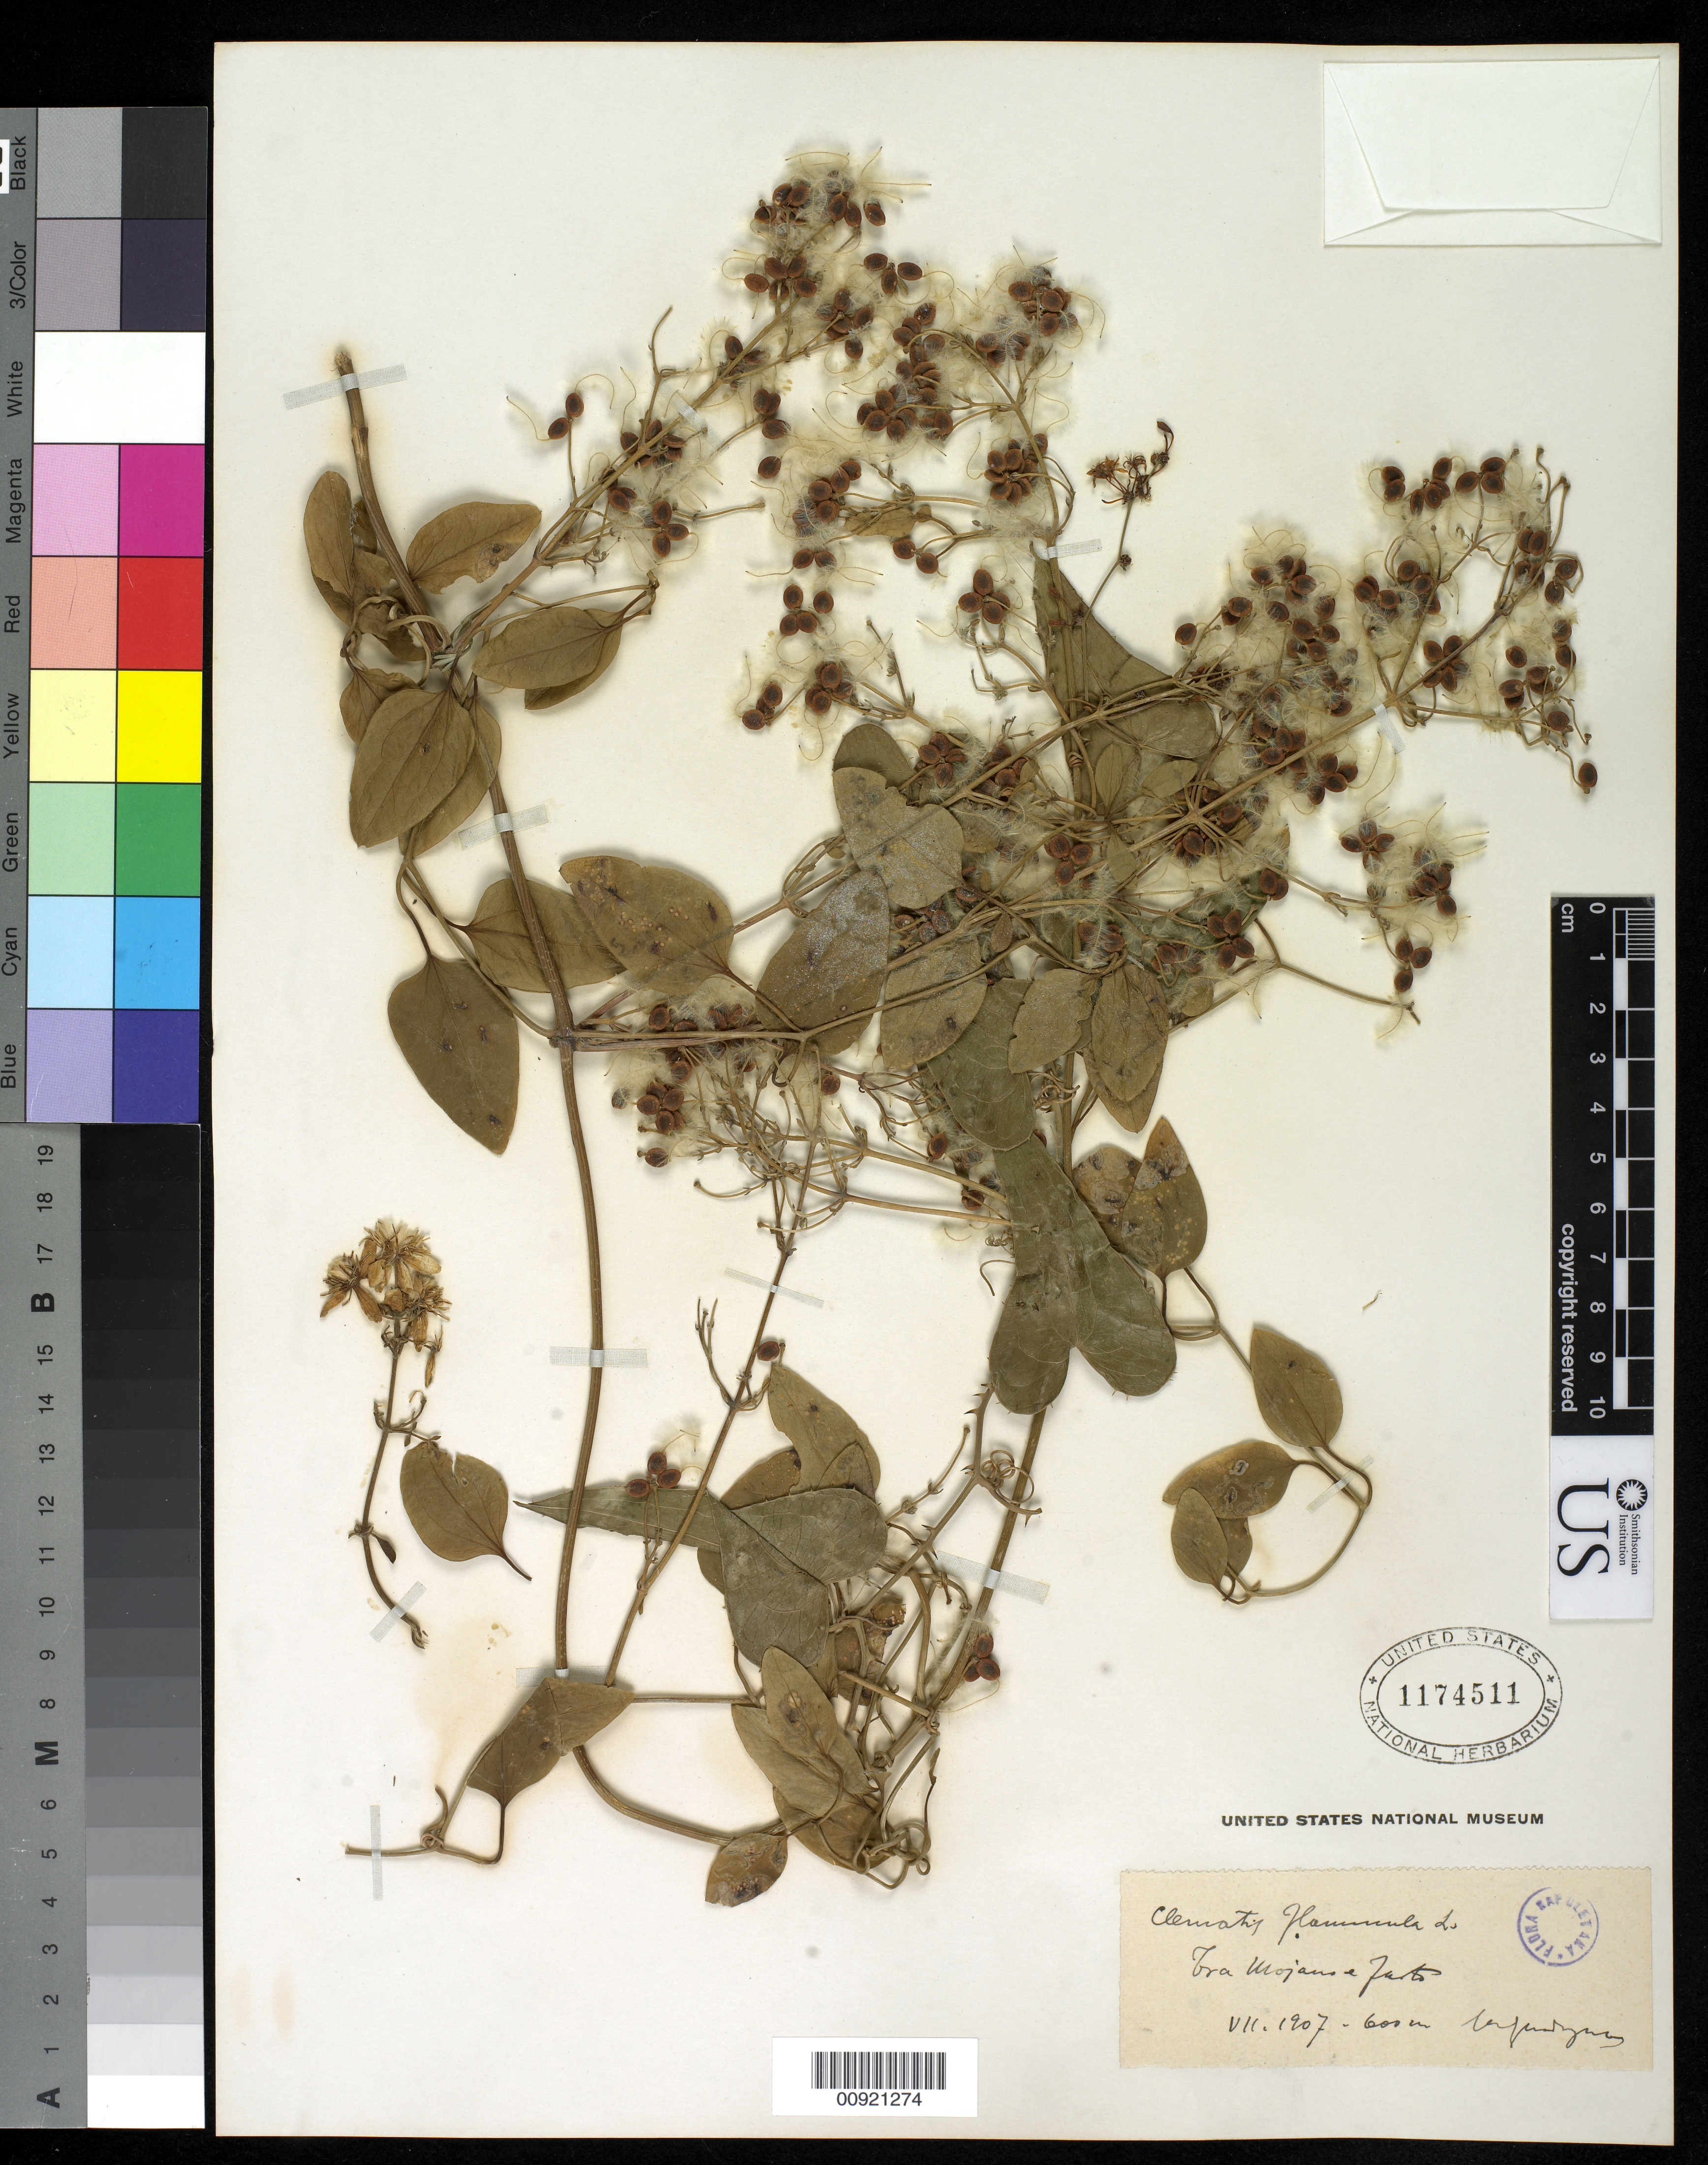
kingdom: Plantae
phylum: Tracheophyta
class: Magnoliopsida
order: Ranunculales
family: Ranunculaceae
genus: Clematis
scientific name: Clematis flammula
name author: L.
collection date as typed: Jul 1907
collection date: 1907-07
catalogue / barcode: US 1174511